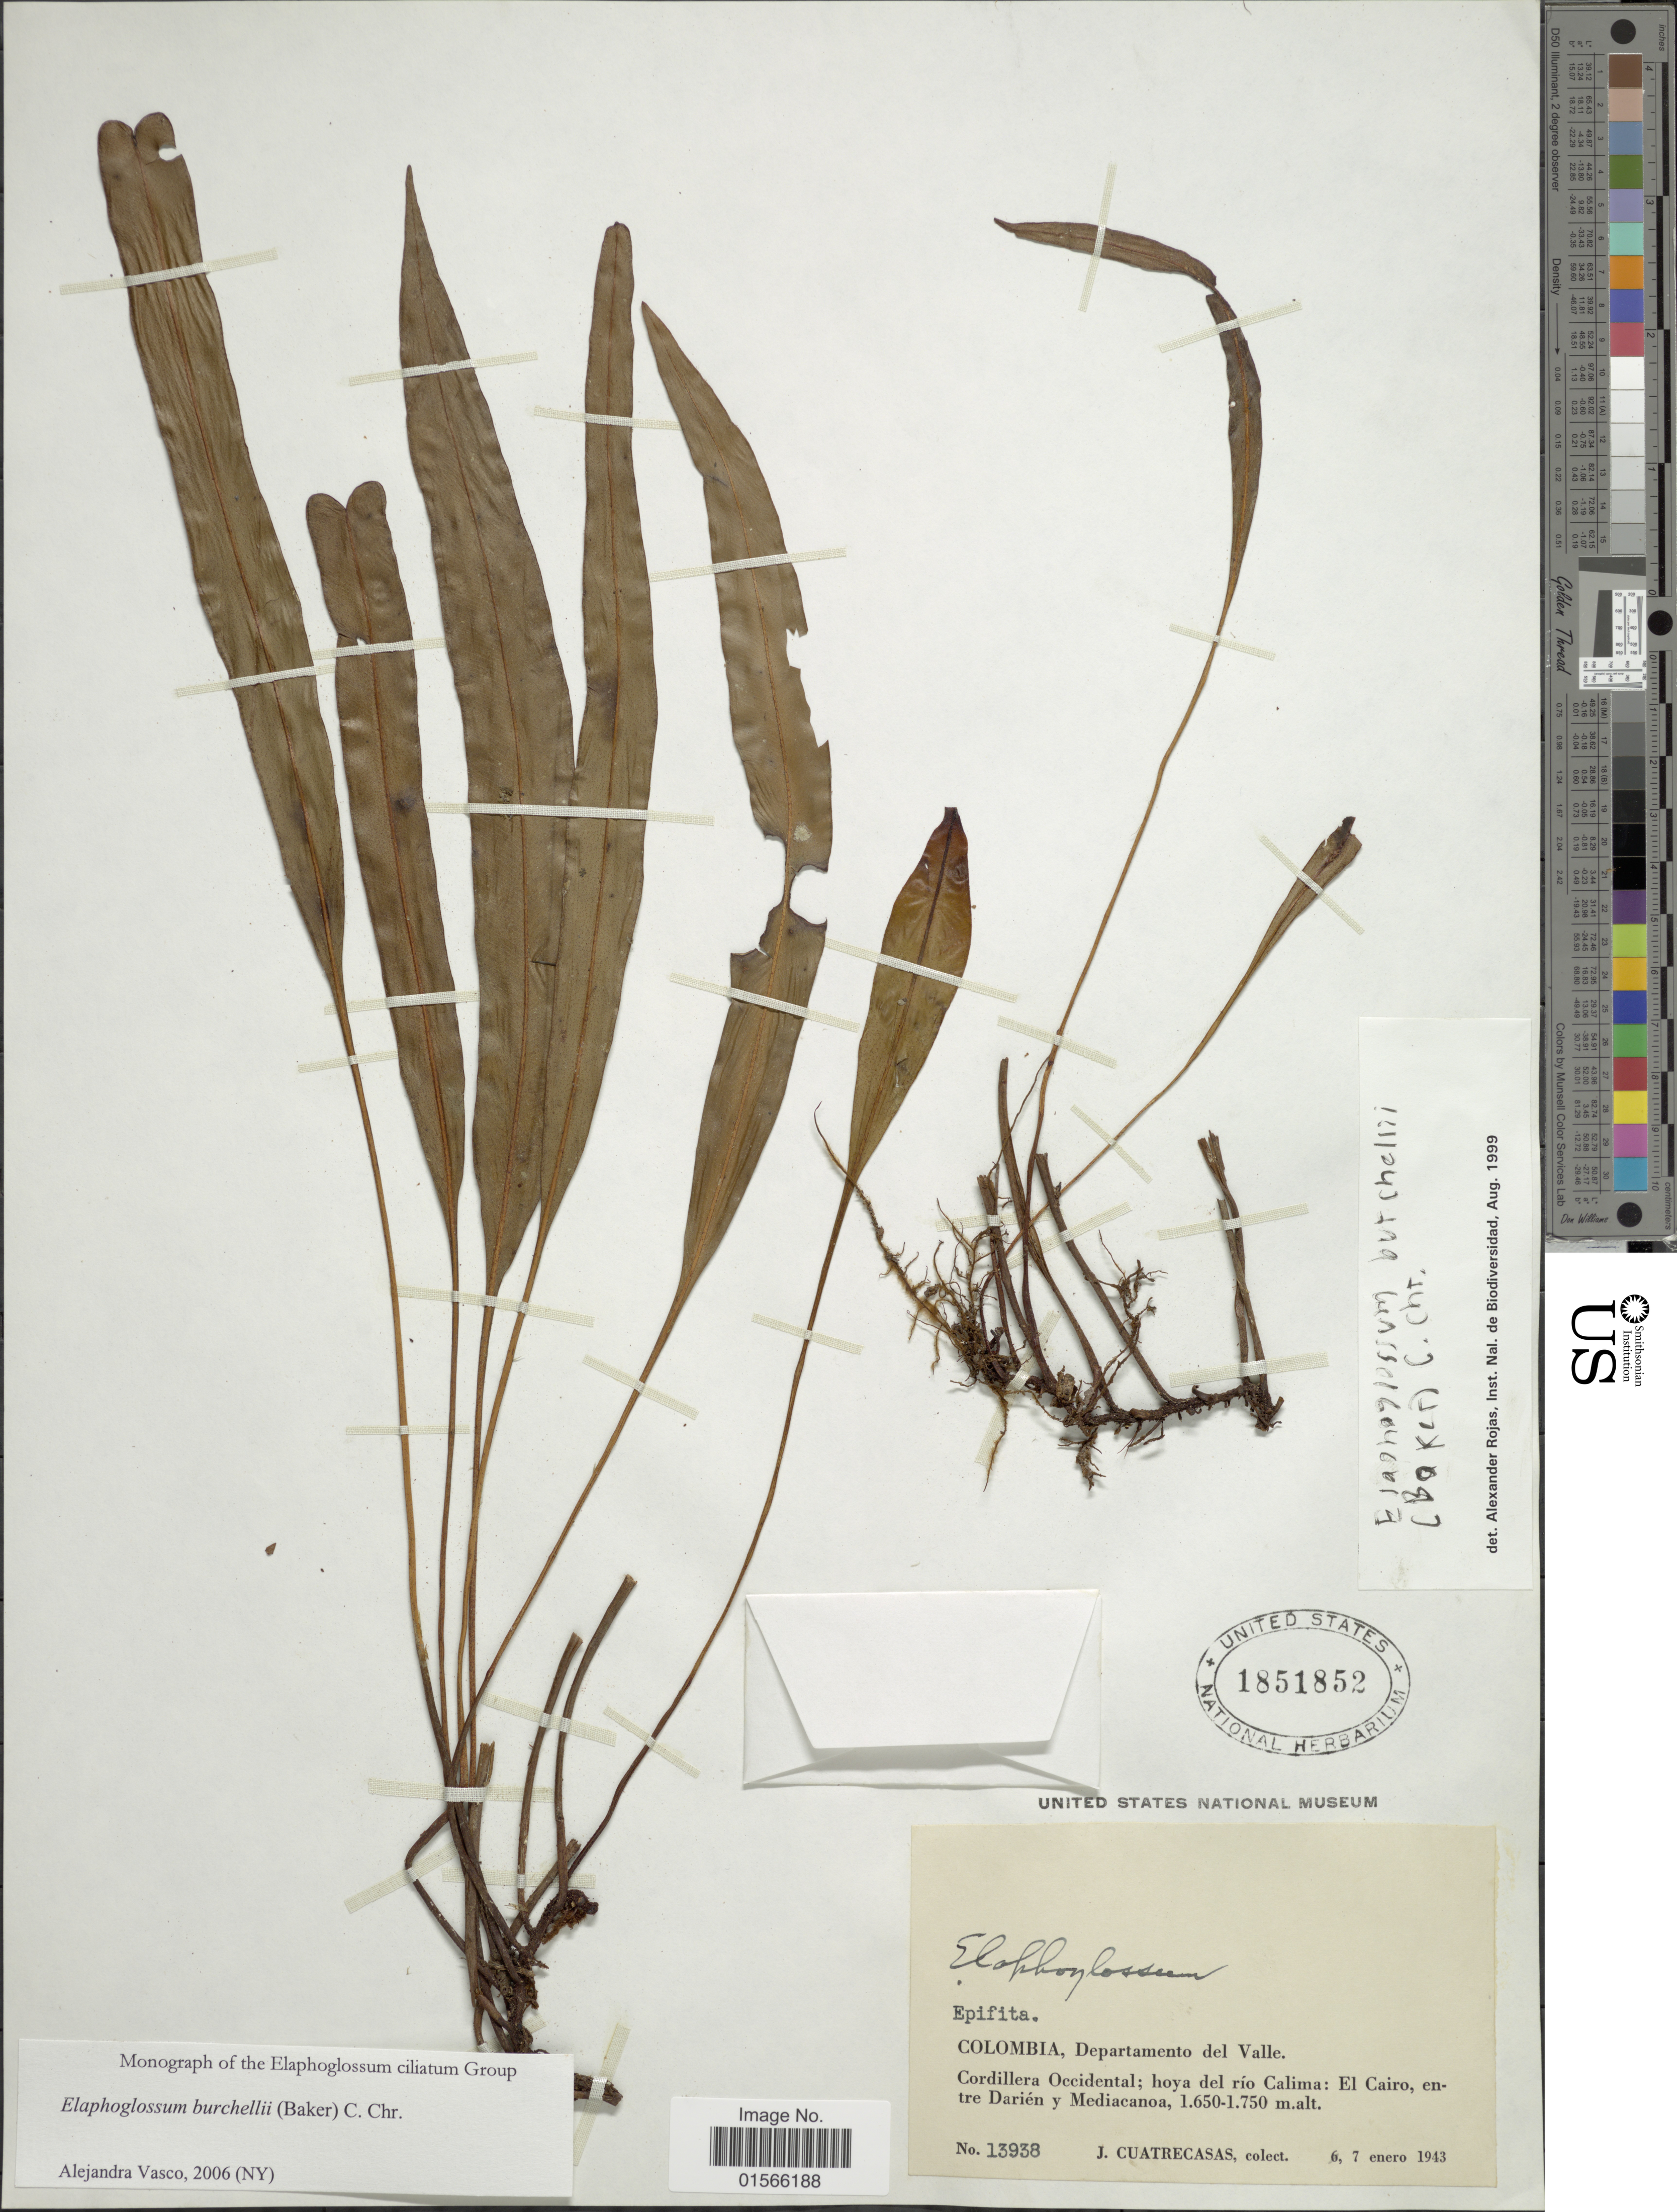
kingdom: Plantae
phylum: Tracheophyta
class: Polypodiopsida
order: Polypodiales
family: Dryopteridaceae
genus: Elaphoglossum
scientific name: Elaphoglossum burchellii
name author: (Baker) C. Chr.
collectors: J. Cuatrecasas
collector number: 13938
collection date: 1943-01-06/1943-01-07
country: Colombia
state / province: Valle del Cauca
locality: Departamento del Valle. Cordillera Occidental; hoya del río Calima: El Cairo, entre Darién y Mediacanoa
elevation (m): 1650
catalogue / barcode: US 1851852